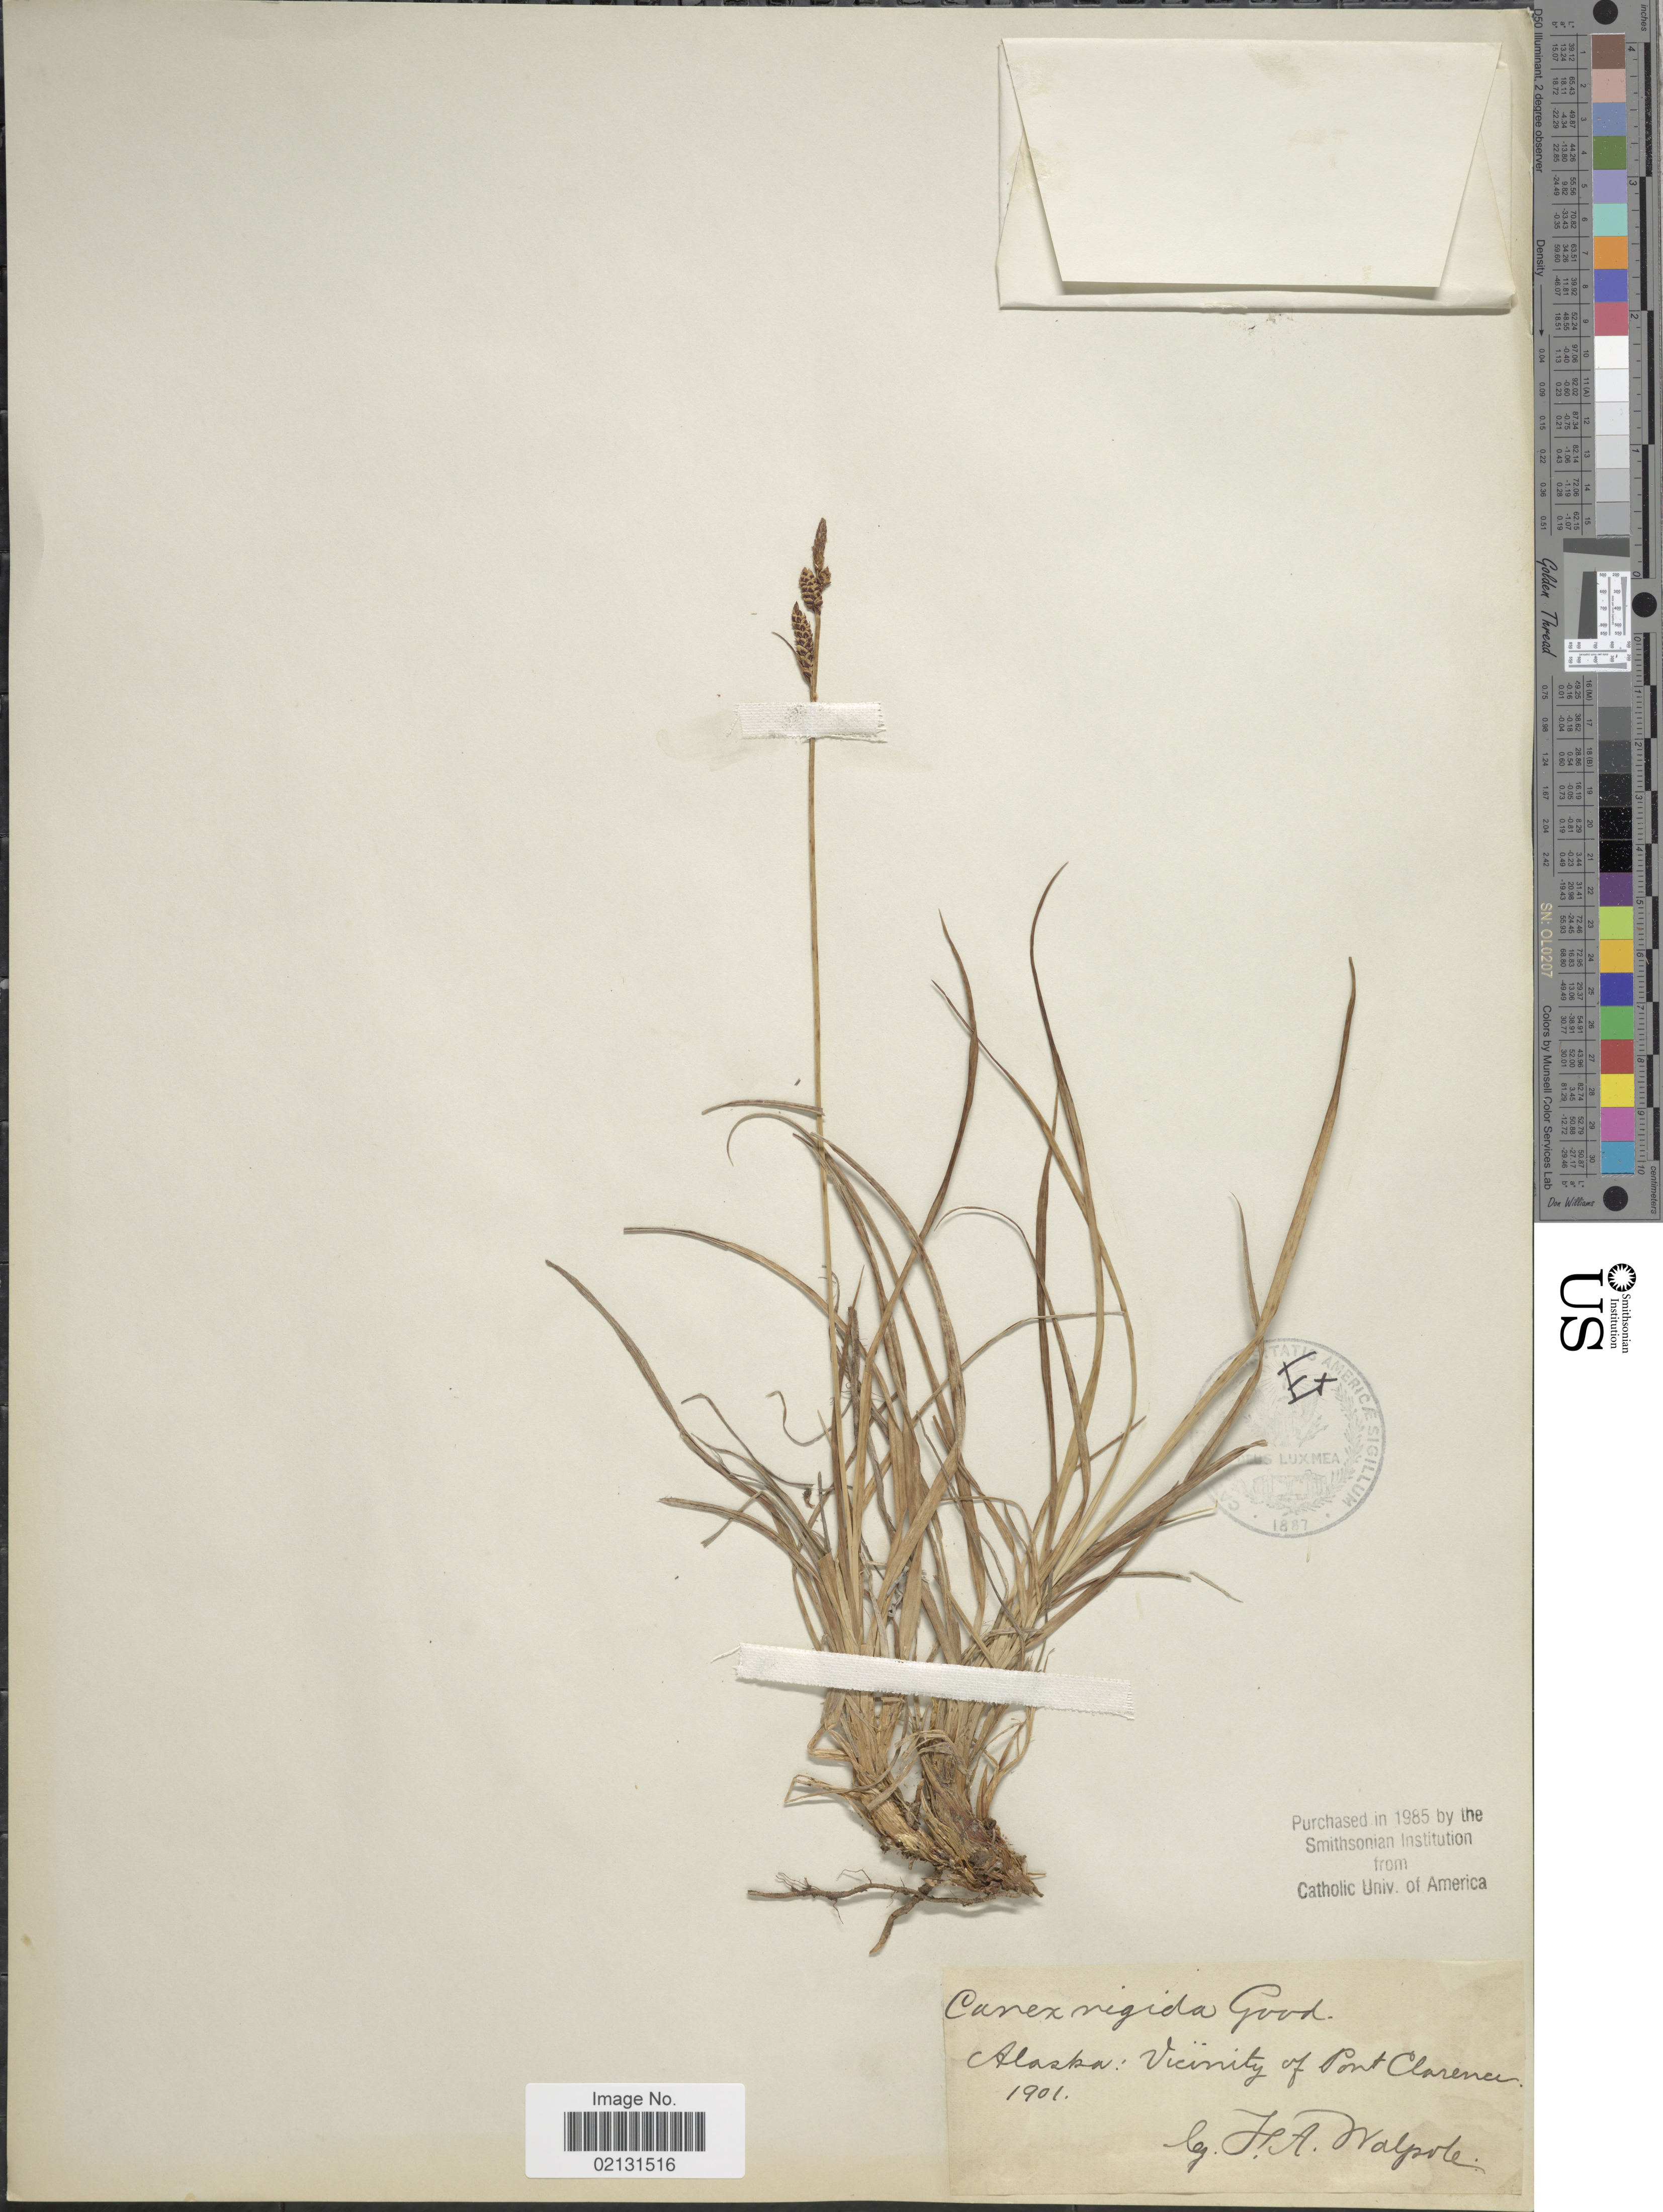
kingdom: Plantae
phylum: Tracheophyta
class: Liliopsida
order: Poales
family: Cyperaceae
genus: Carex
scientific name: Carex aquatilis var. minor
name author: Boott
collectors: F. Walpole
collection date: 1901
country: United States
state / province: Alaska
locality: Vicinity of Port Clarence.